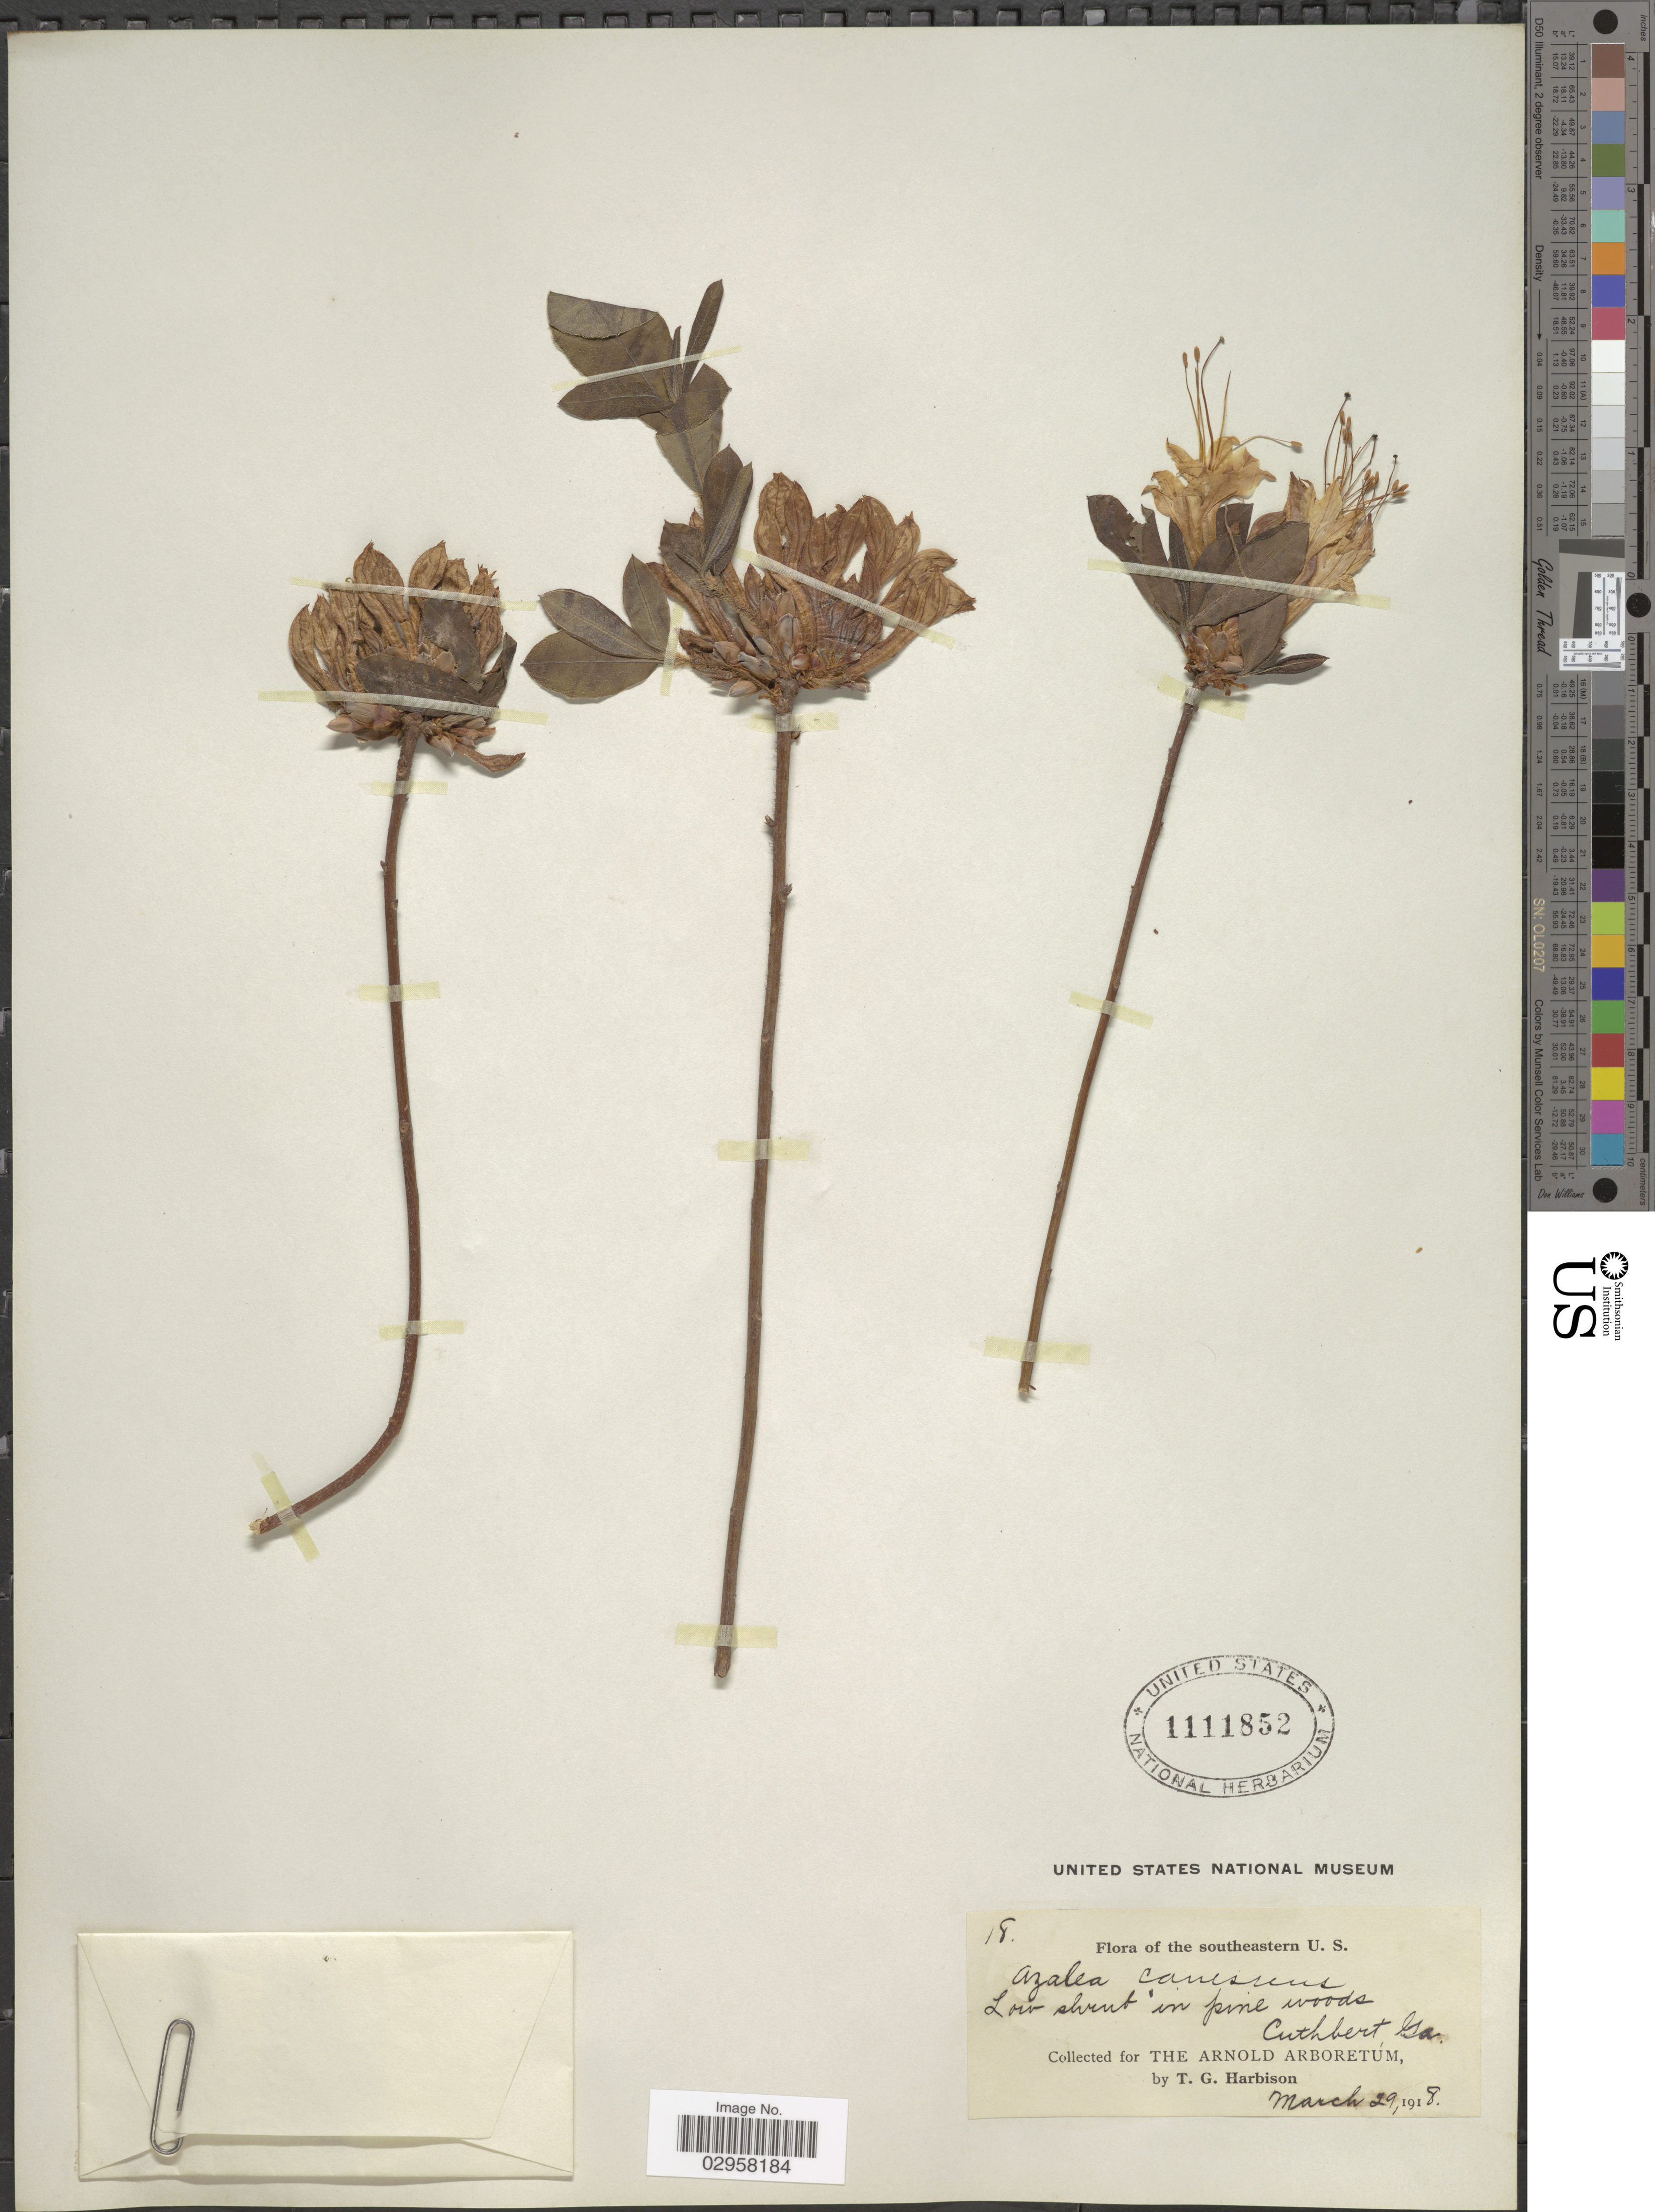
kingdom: Plantae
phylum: Tracheophyta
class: Magnoliopsida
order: Ericales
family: Ericaceae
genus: Rhododendron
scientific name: Rhododendron canescens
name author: (Michx.) Sweet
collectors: T. Harbison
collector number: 18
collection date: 1918-03-29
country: United States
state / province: Georgia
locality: Southeastern U.S. Cuthbert.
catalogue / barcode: US 1111852